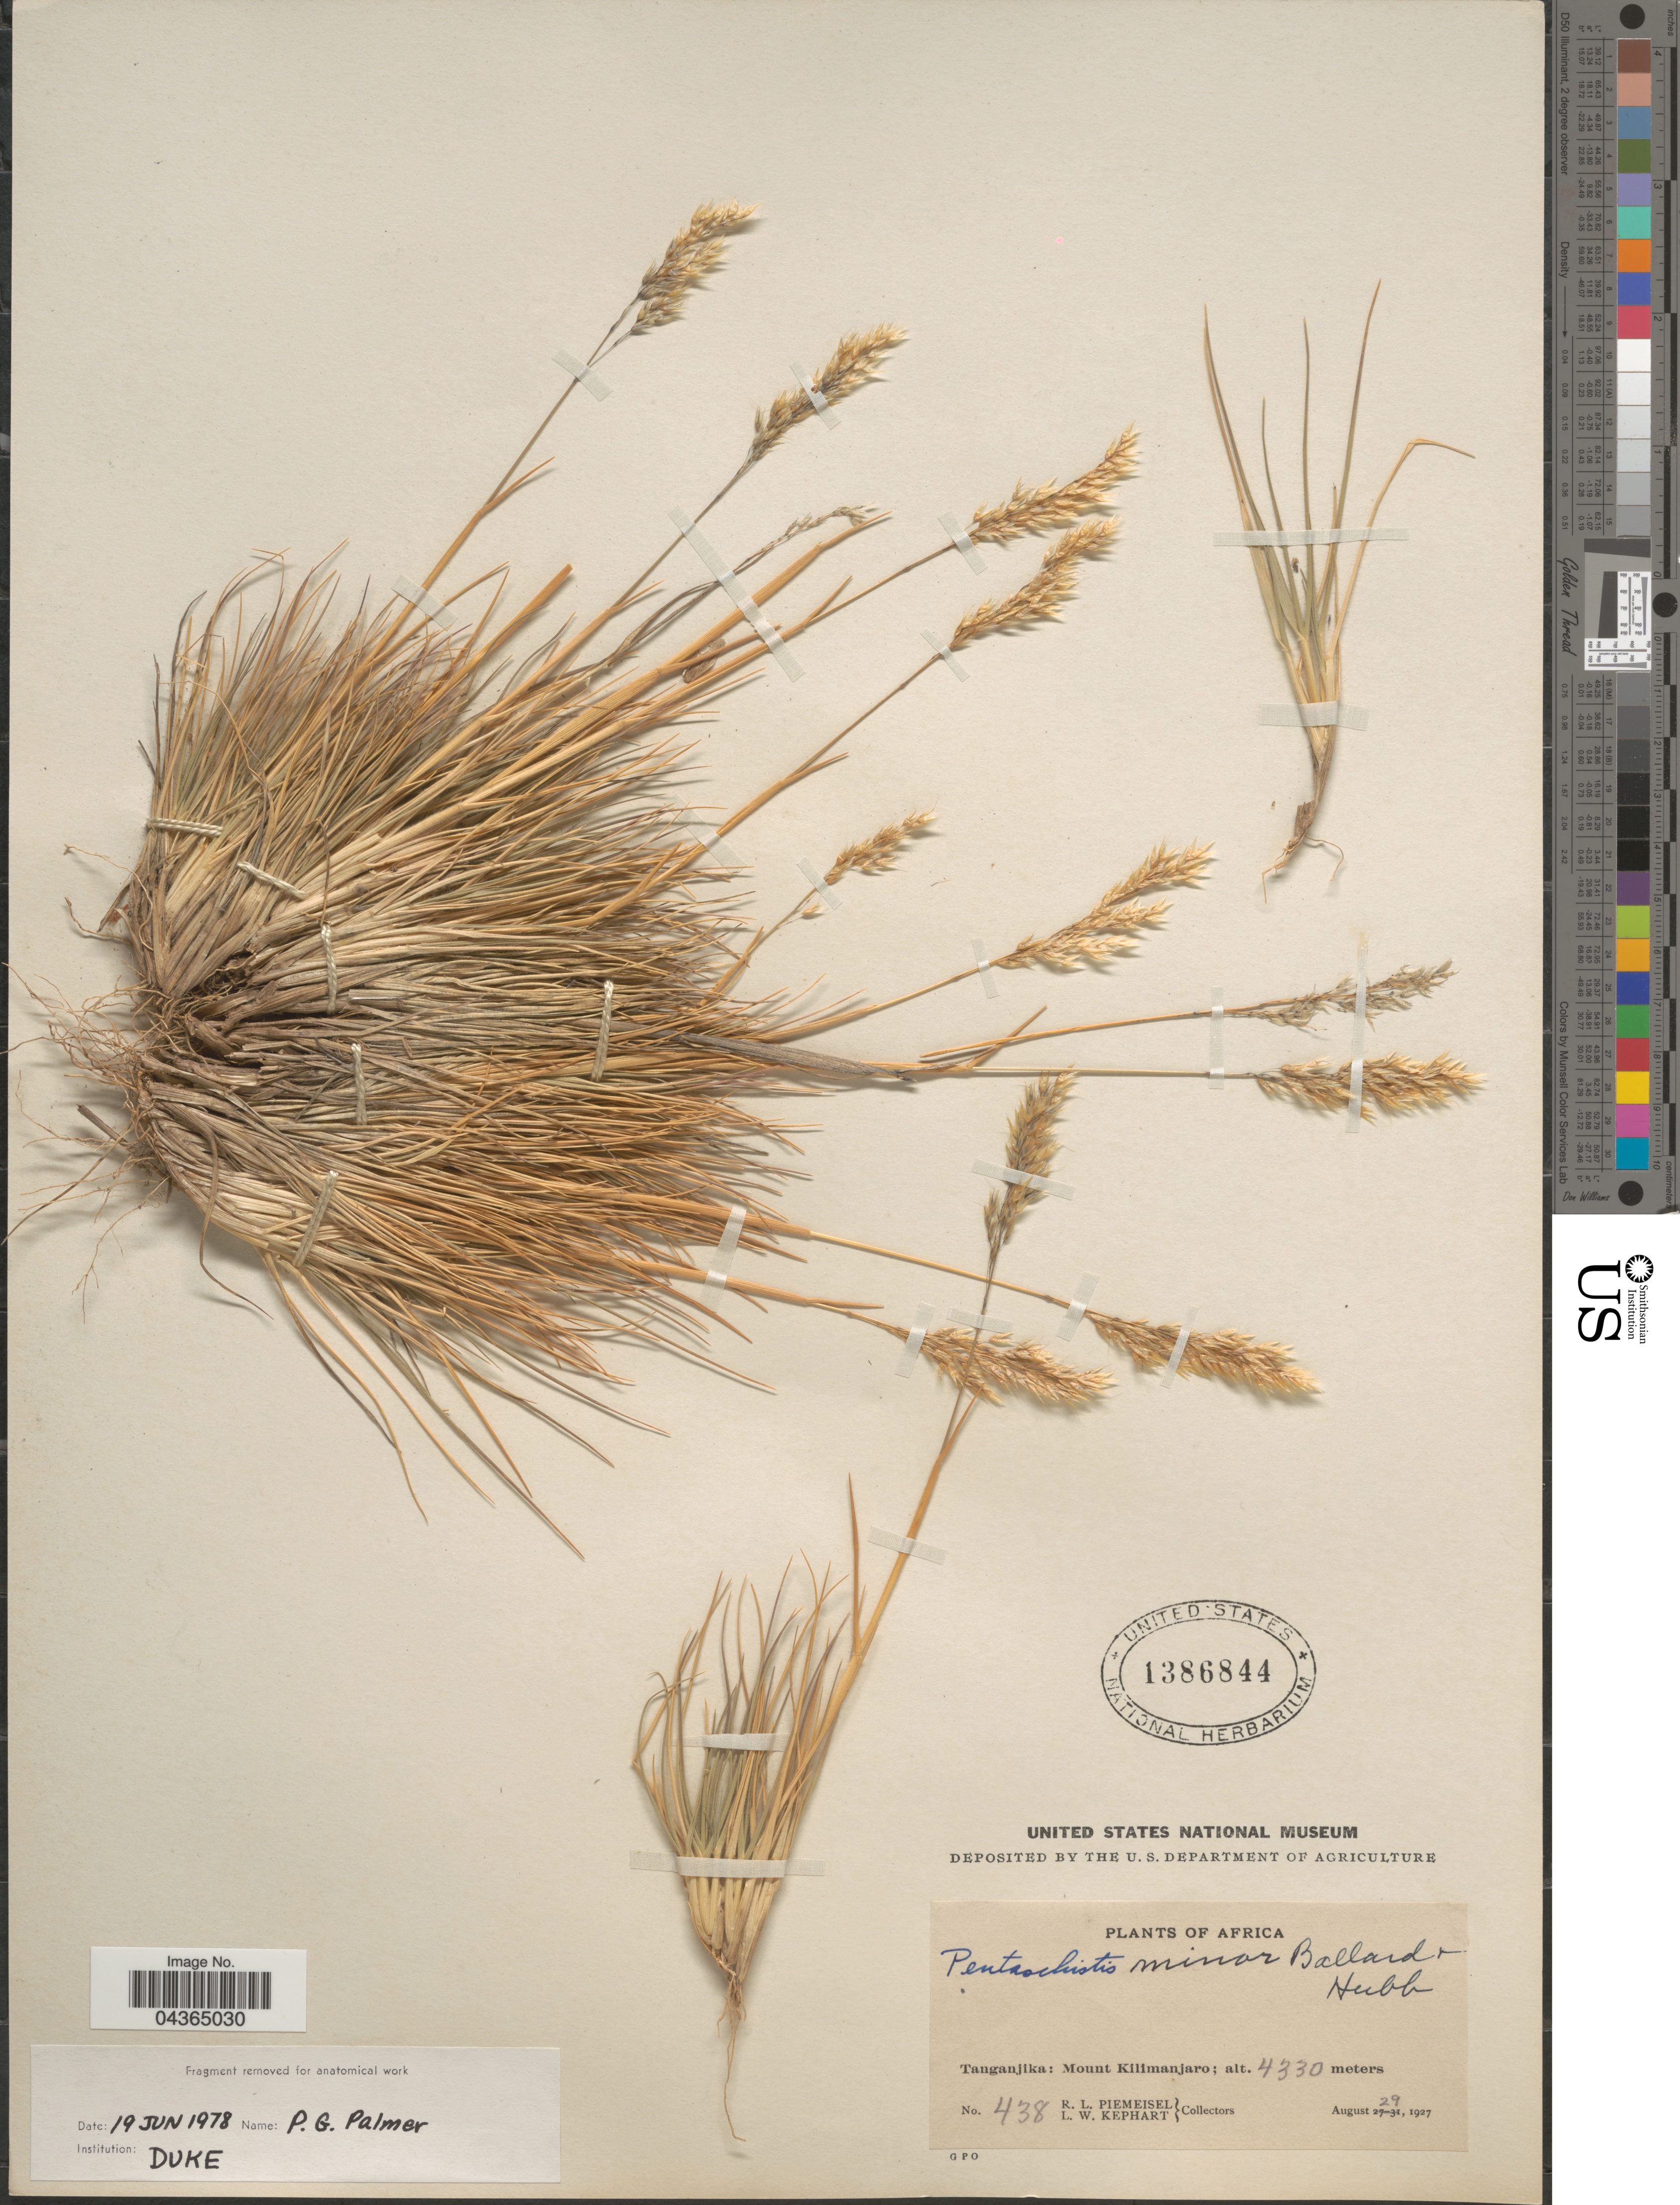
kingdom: Plantae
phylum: Tracheophyta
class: Liliopsida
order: Poales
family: Poaceae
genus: Pentameris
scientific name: Pentameris minor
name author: (Ballard & C.E. Hubb.) Galley & H.P. Linder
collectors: R. L. Piemeisel & L. W. Kephart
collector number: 438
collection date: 1927-08-29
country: Tanzania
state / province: Kilimanjaro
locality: Tanganjika: Mount Kilimanjaro.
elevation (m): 4330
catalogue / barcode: US 1386844